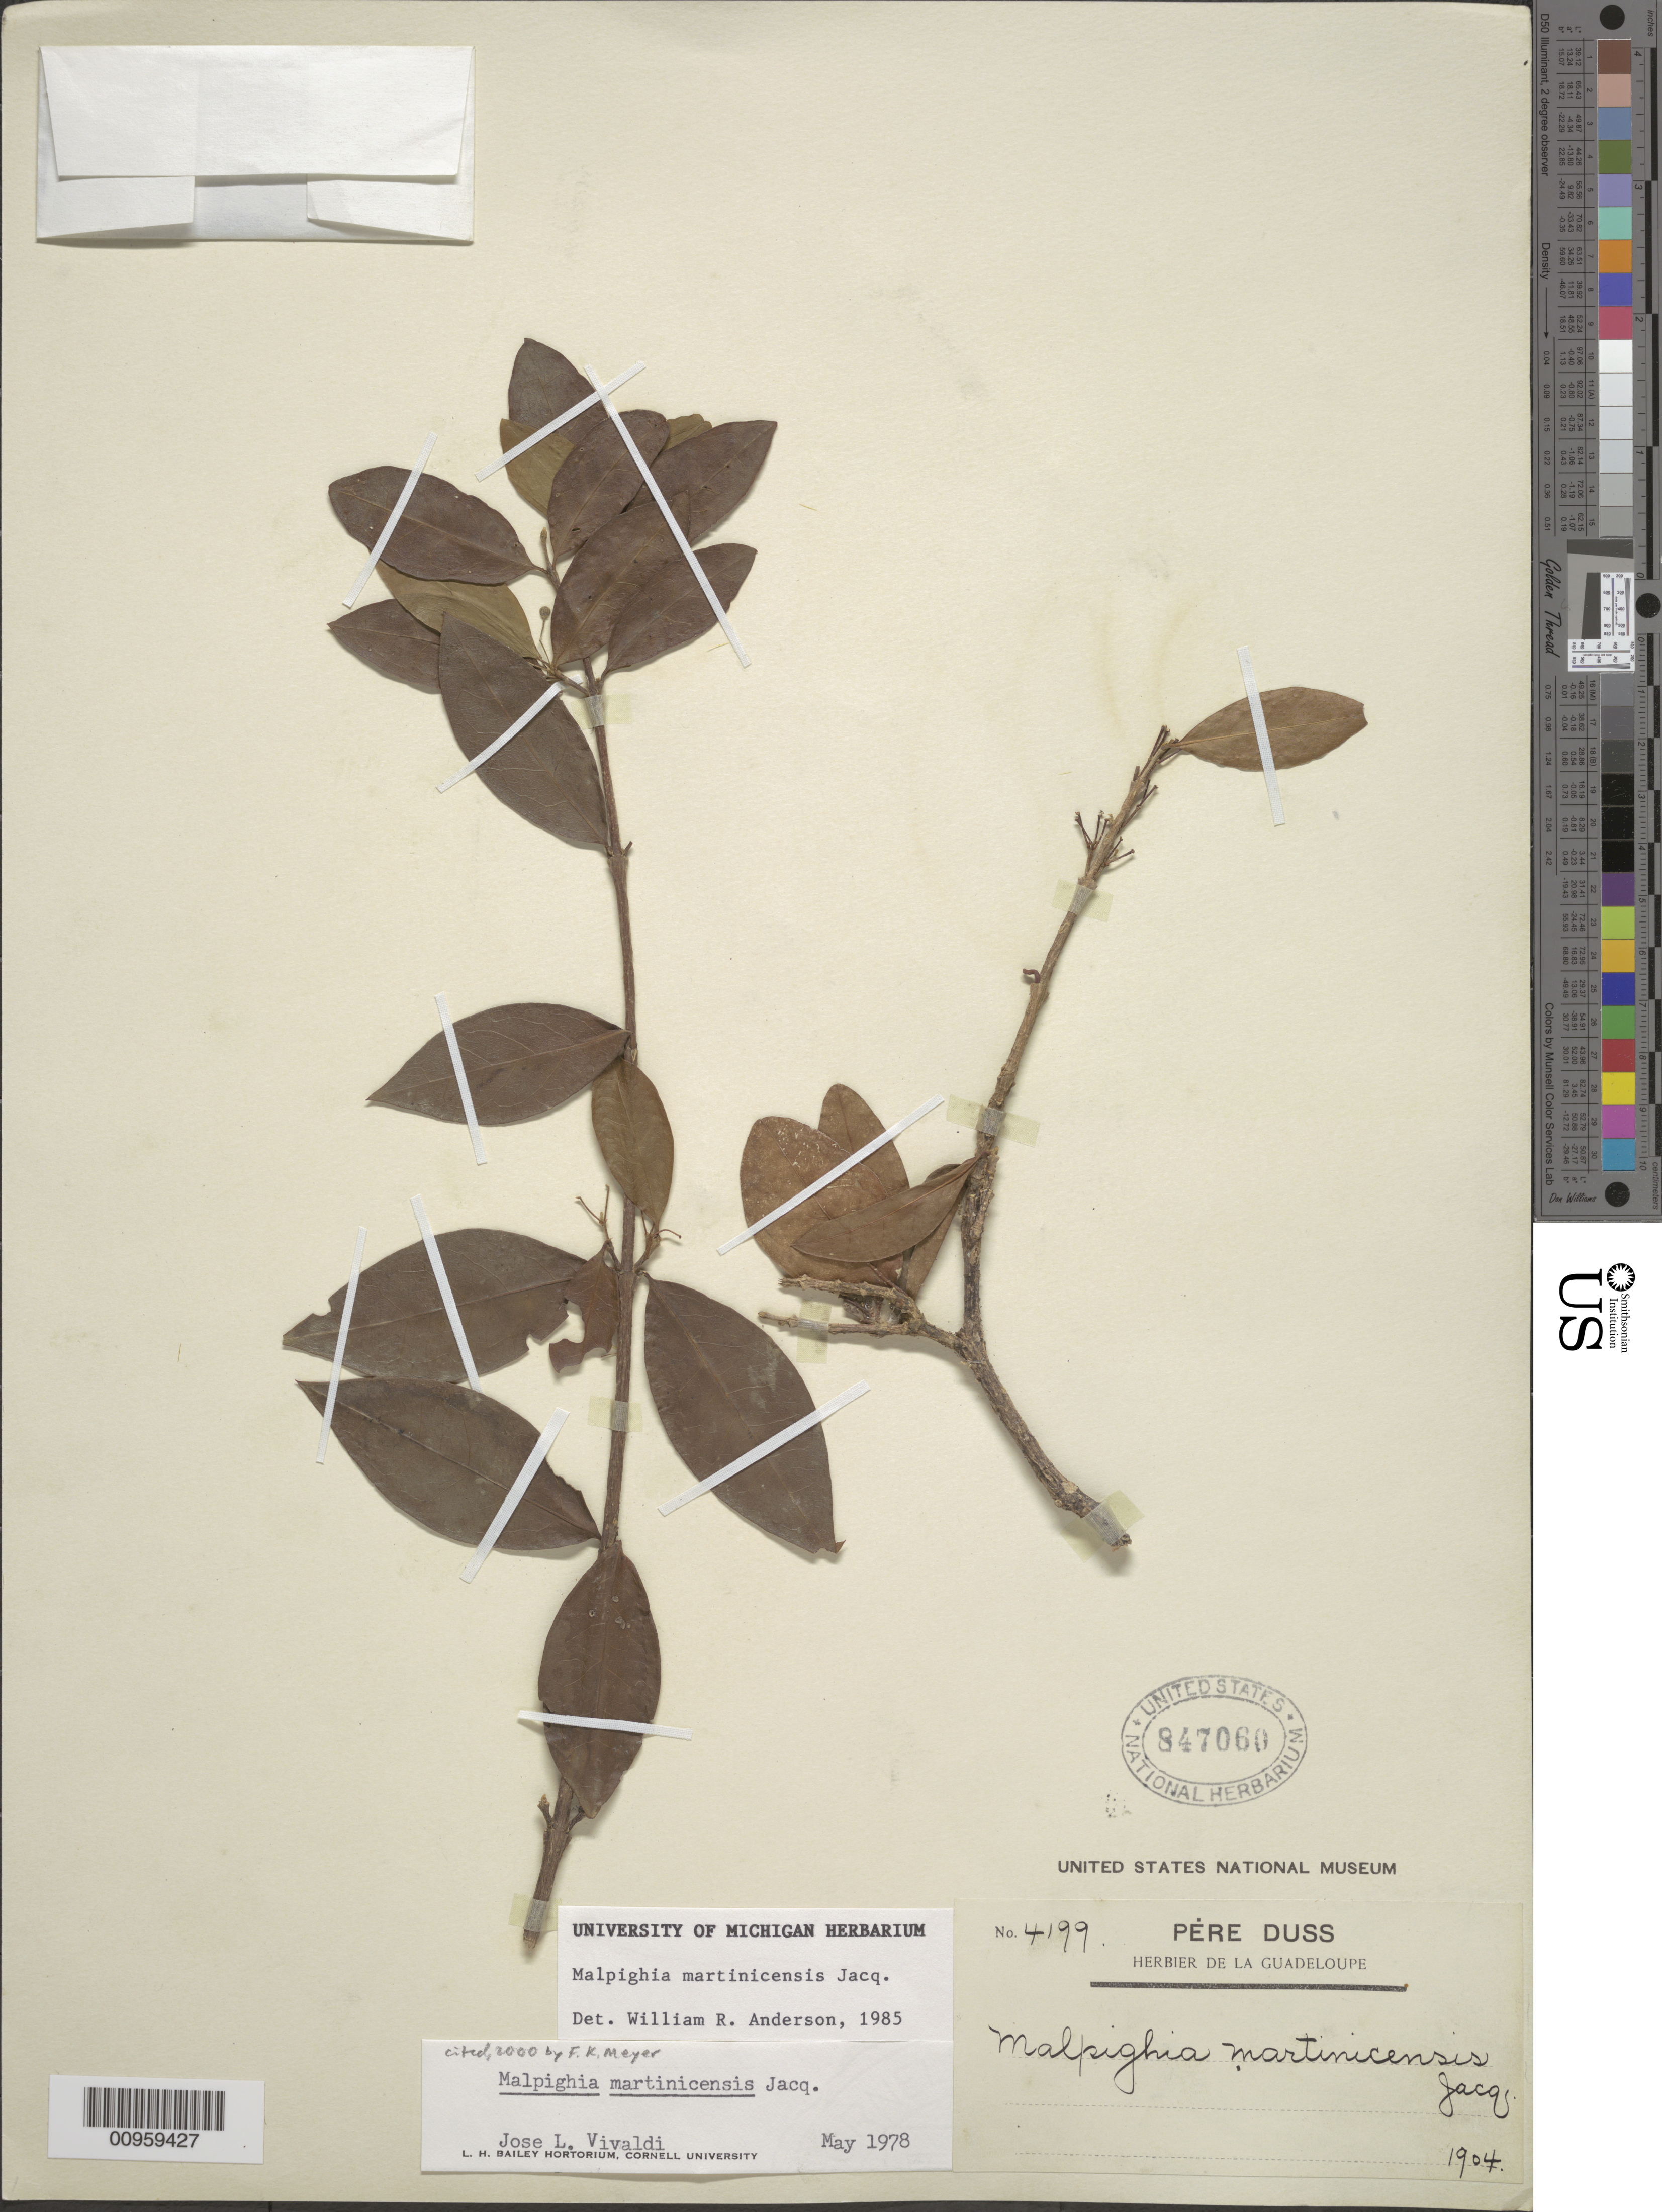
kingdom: Plantae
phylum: Tracheophyta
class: Magnoliopsida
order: Malpighiales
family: Malpighiaceae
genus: Malpighia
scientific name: Malpighia martinicensis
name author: Jacq.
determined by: Anderson, W. R., (MICH), University of Michigan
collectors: Père Duss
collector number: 4199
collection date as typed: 1904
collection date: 1904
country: Guadeloupe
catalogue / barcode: US 847060